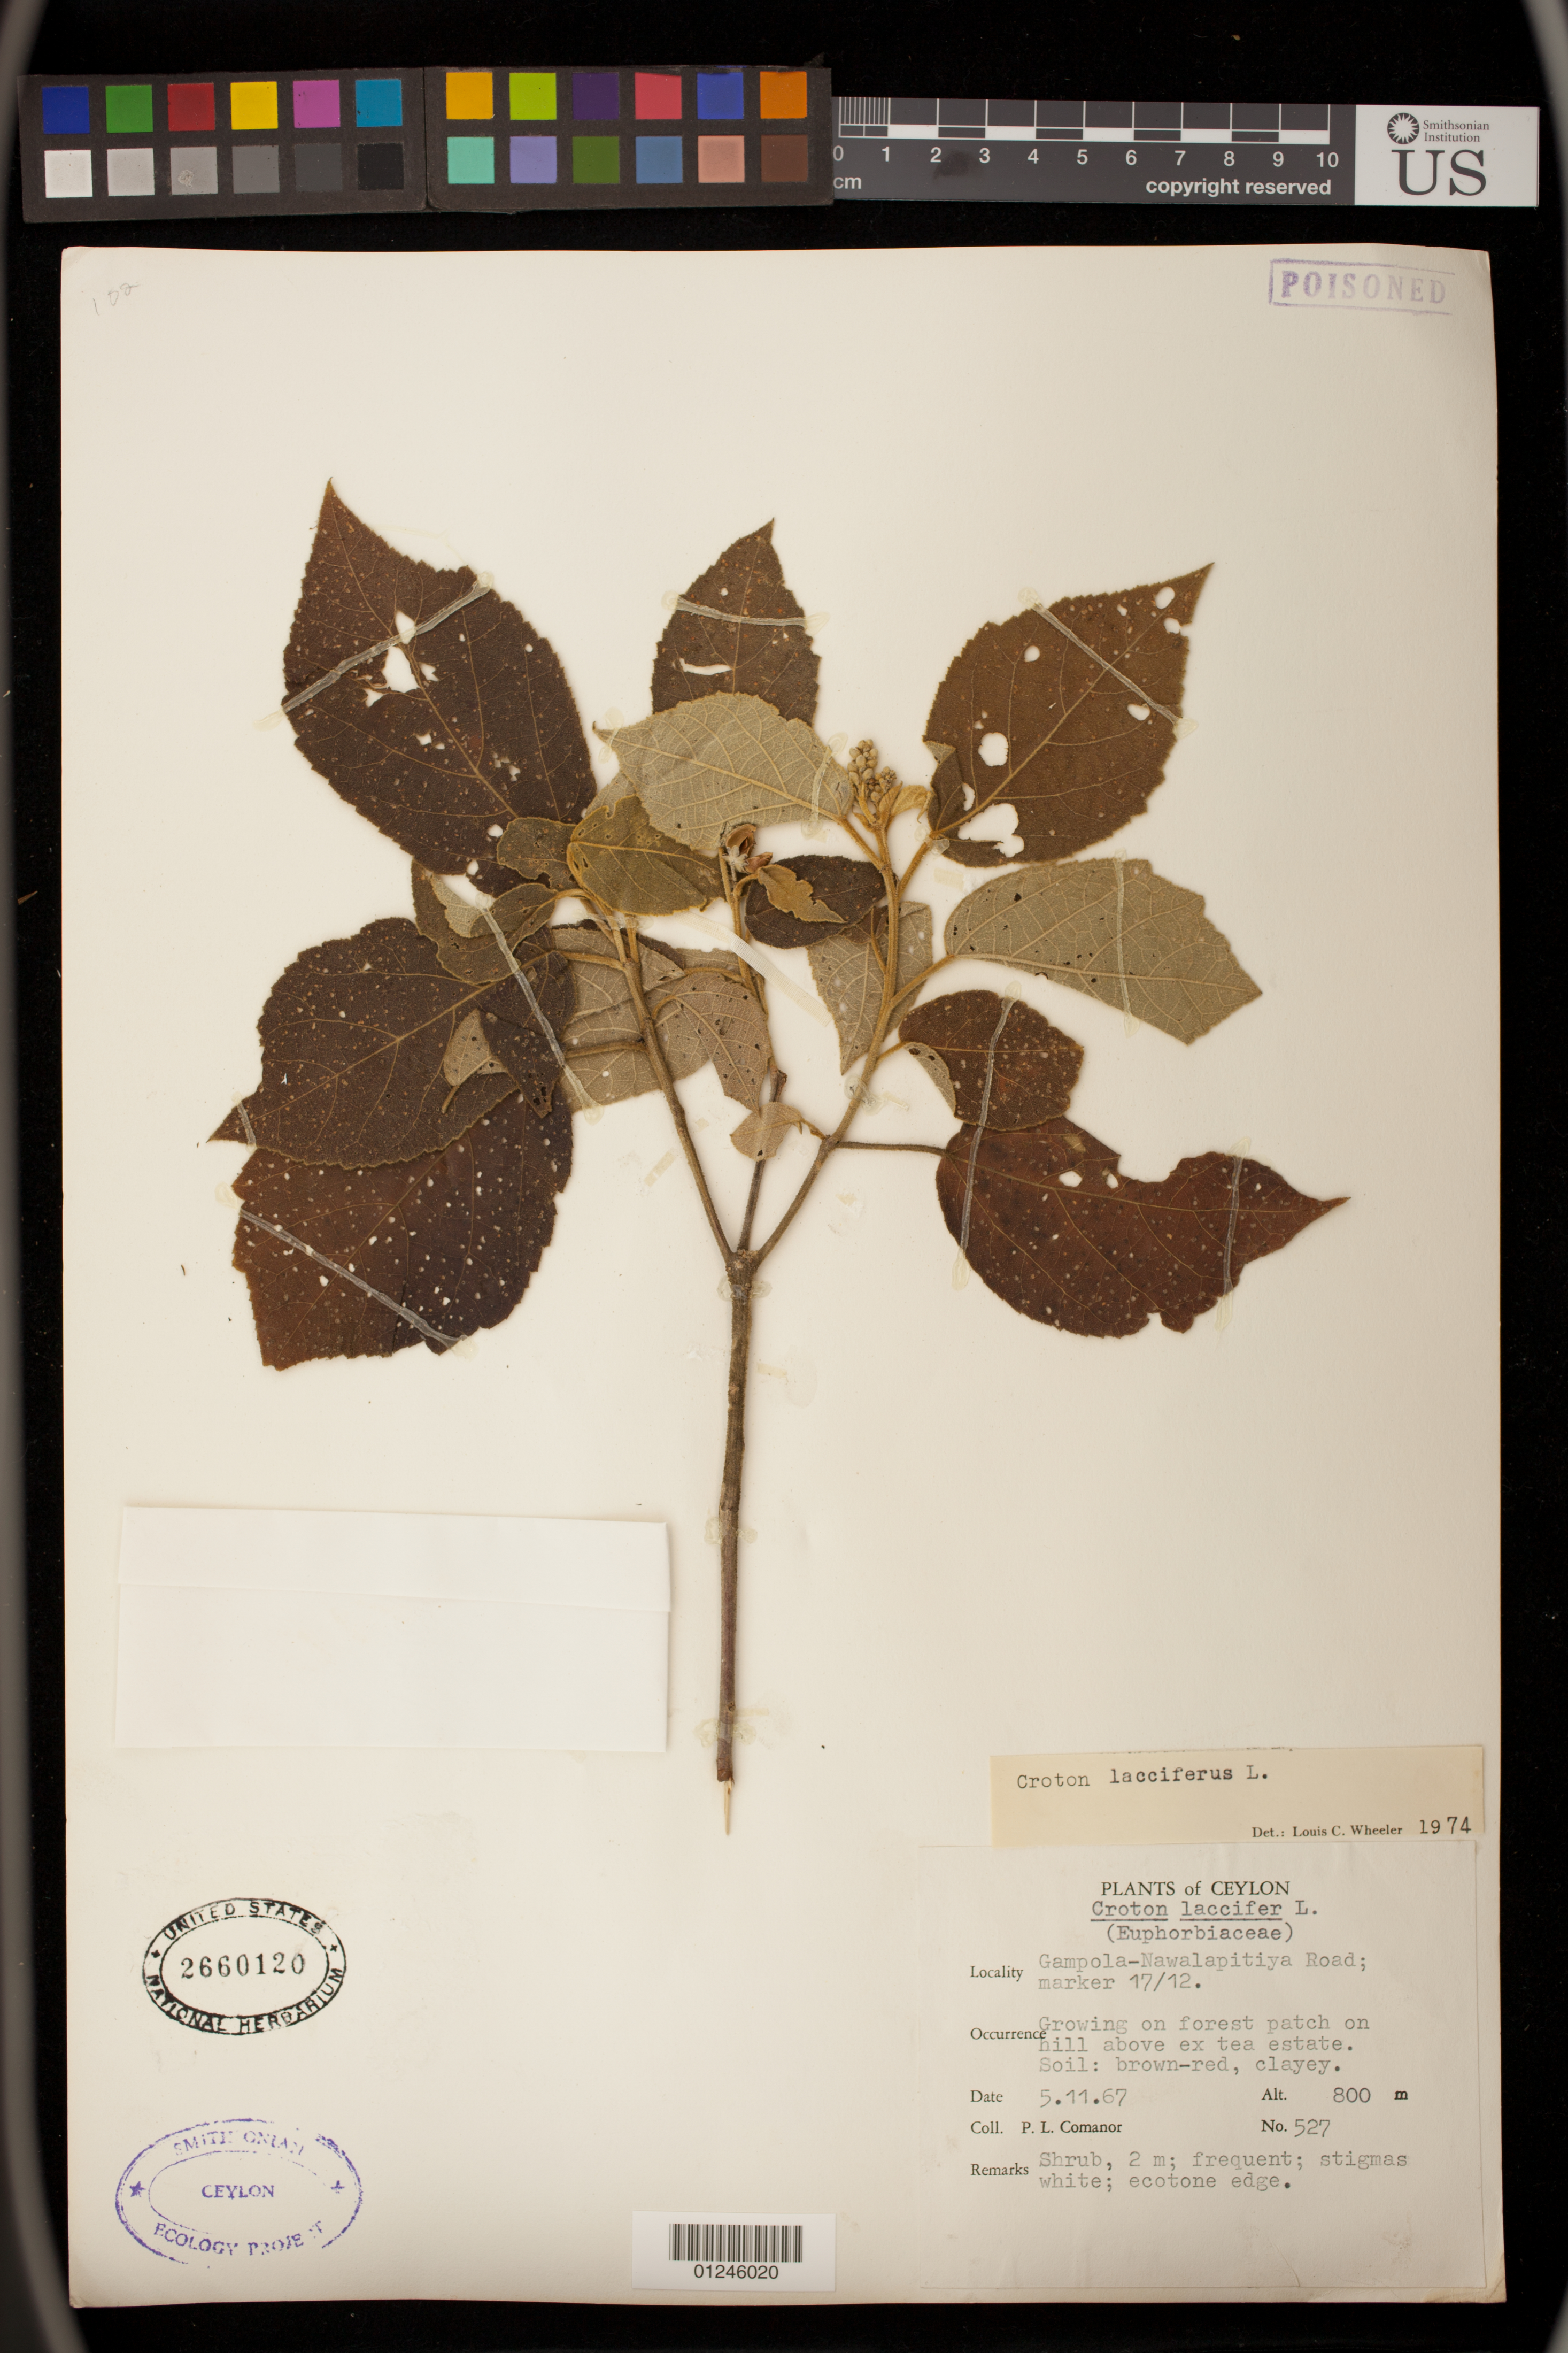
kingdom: Plantae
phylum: Tracheophyta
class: Magnoliopsida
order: Malpighiales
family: Euphorbiaceae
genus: Croton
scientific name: Croton lacciferus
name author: Blanco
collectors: P. Comanor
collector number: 527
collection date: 1967-11-05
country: Sri Lanka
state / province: Central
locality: Growing on forest patch on hill above ex tea estate.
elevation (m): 800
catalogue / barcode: US 2660120